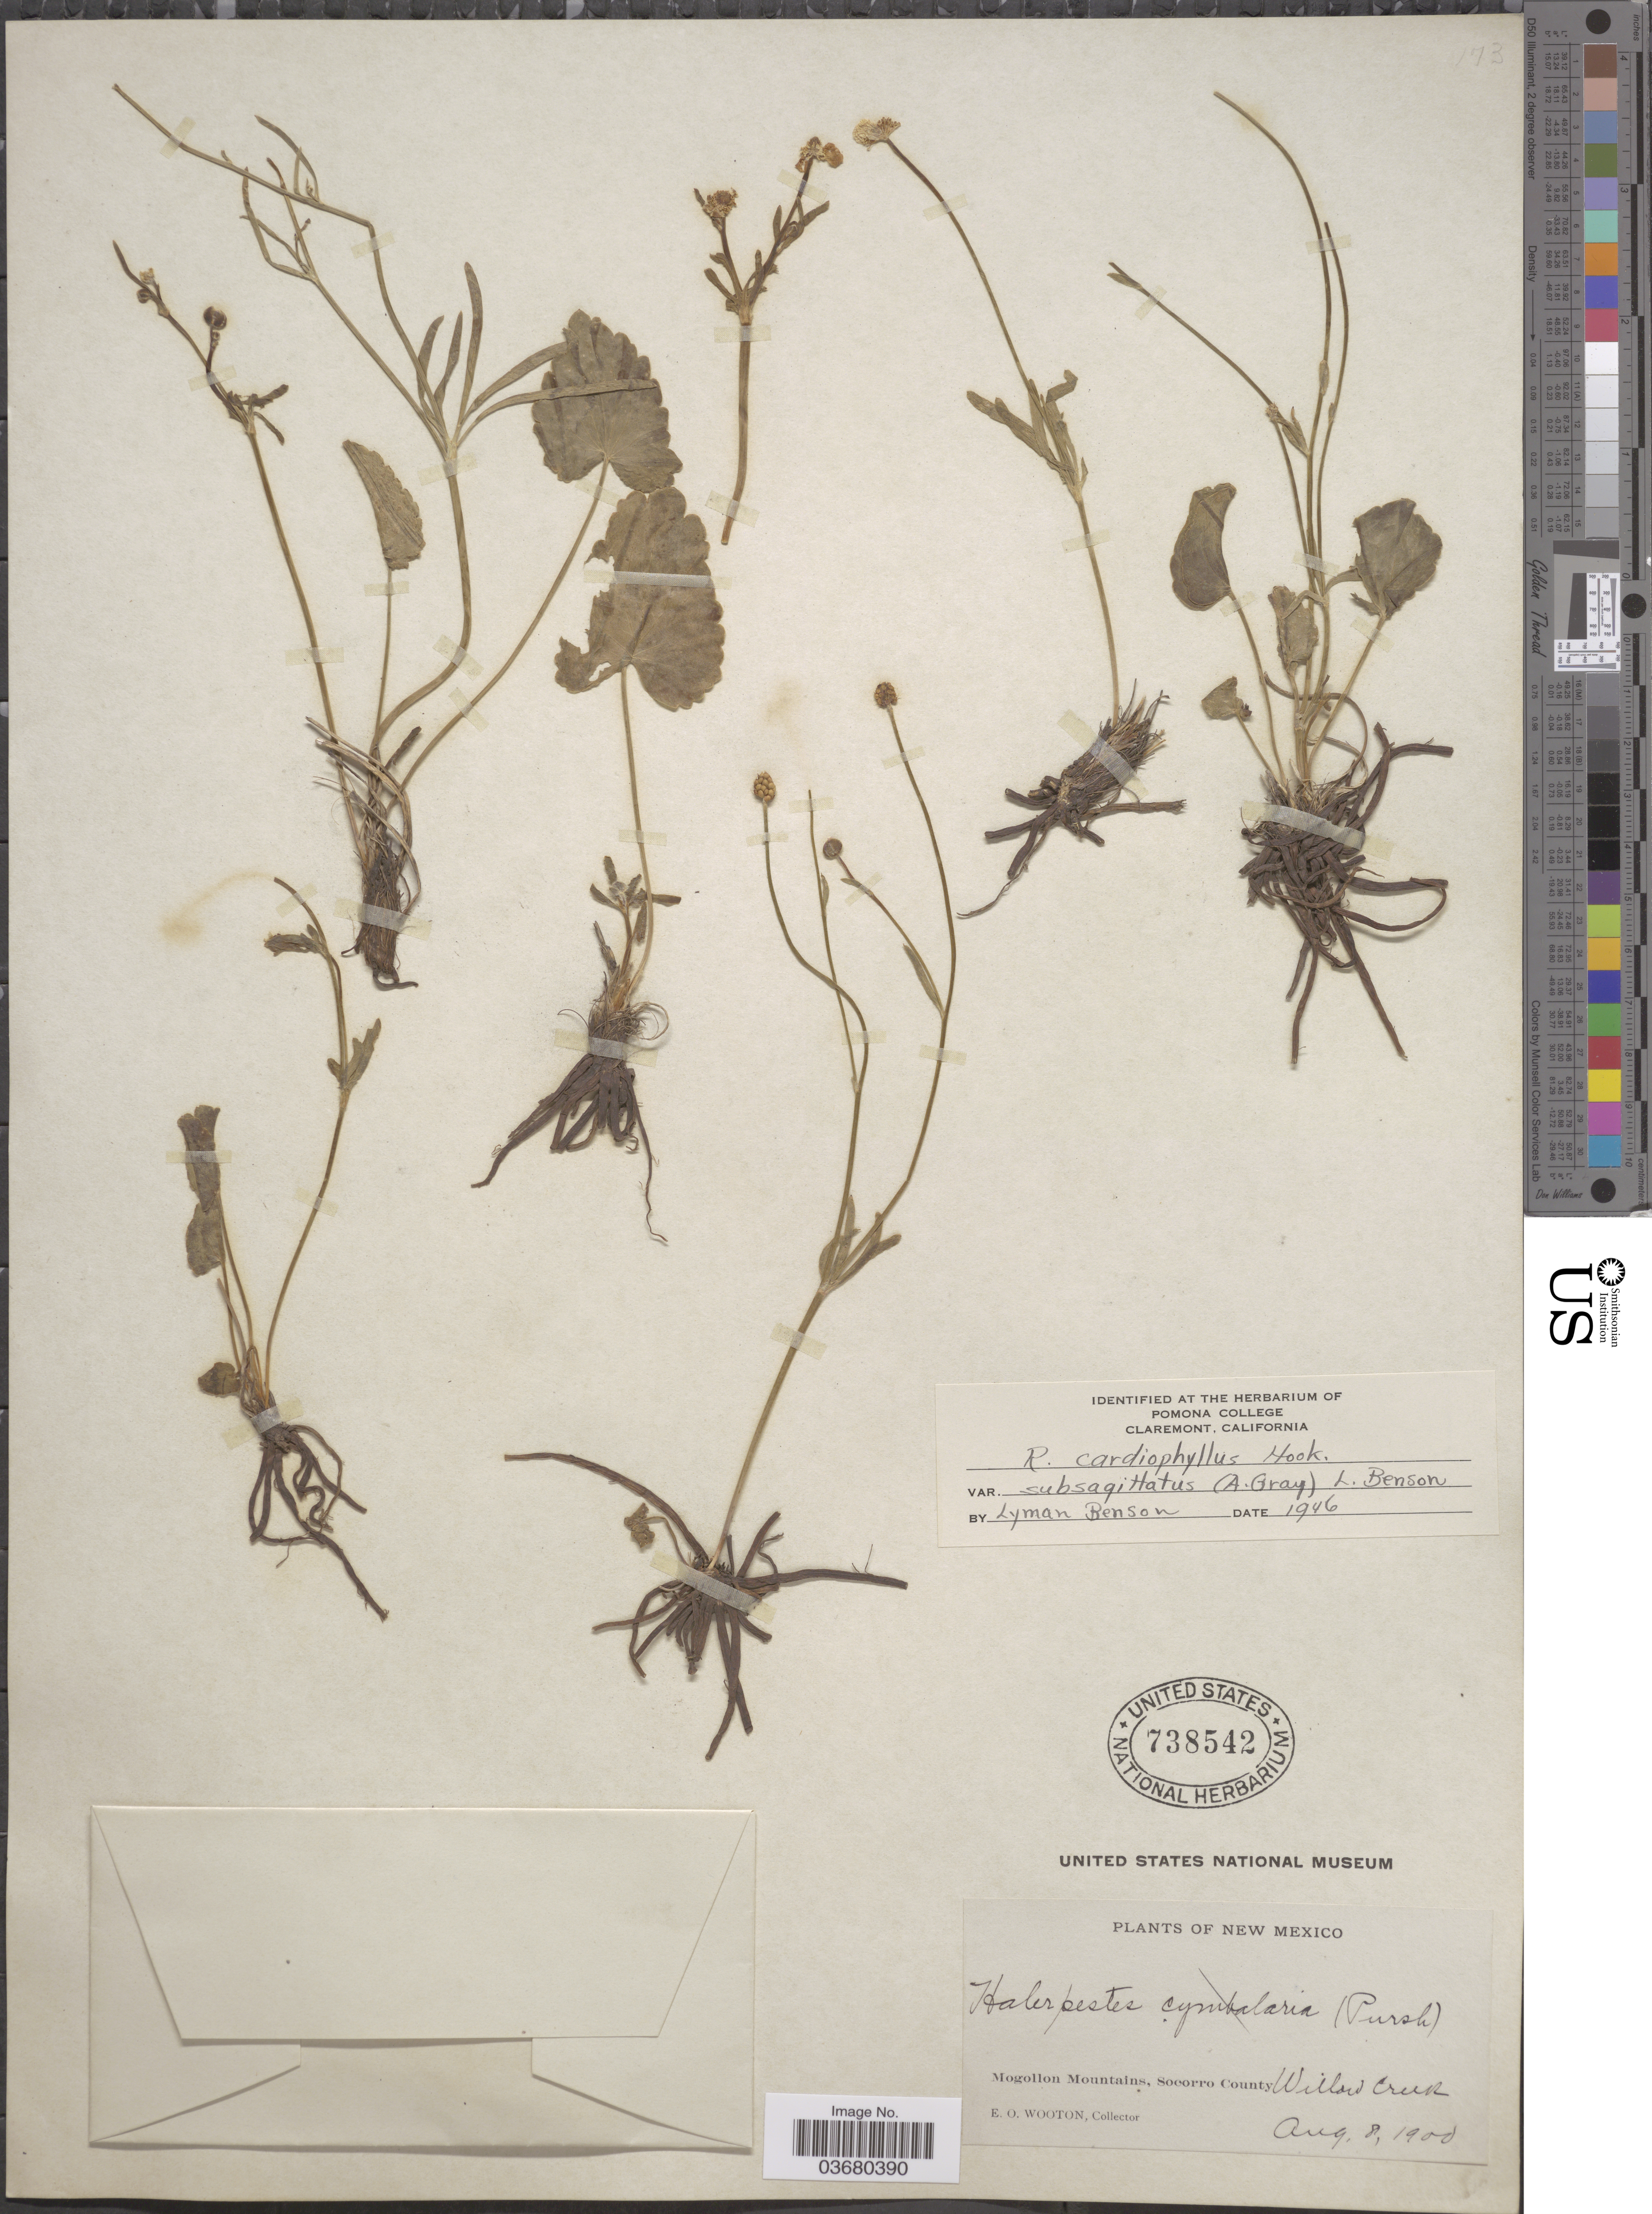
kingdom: Plantae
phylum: Tracheophyta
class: Magnoliopsida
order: Ranunculales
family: Ranunculaceae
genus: Ranunculus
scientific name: Ranunculus cardiophyllus var. subsagittatus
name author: (A. Gray) L.D. Benson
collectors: E. O. Wooton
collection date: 1900-08-08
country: United States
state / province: New Mexico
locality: Mogollon Mountains, Socorro County. Willow Creek.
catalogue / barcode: US 738542